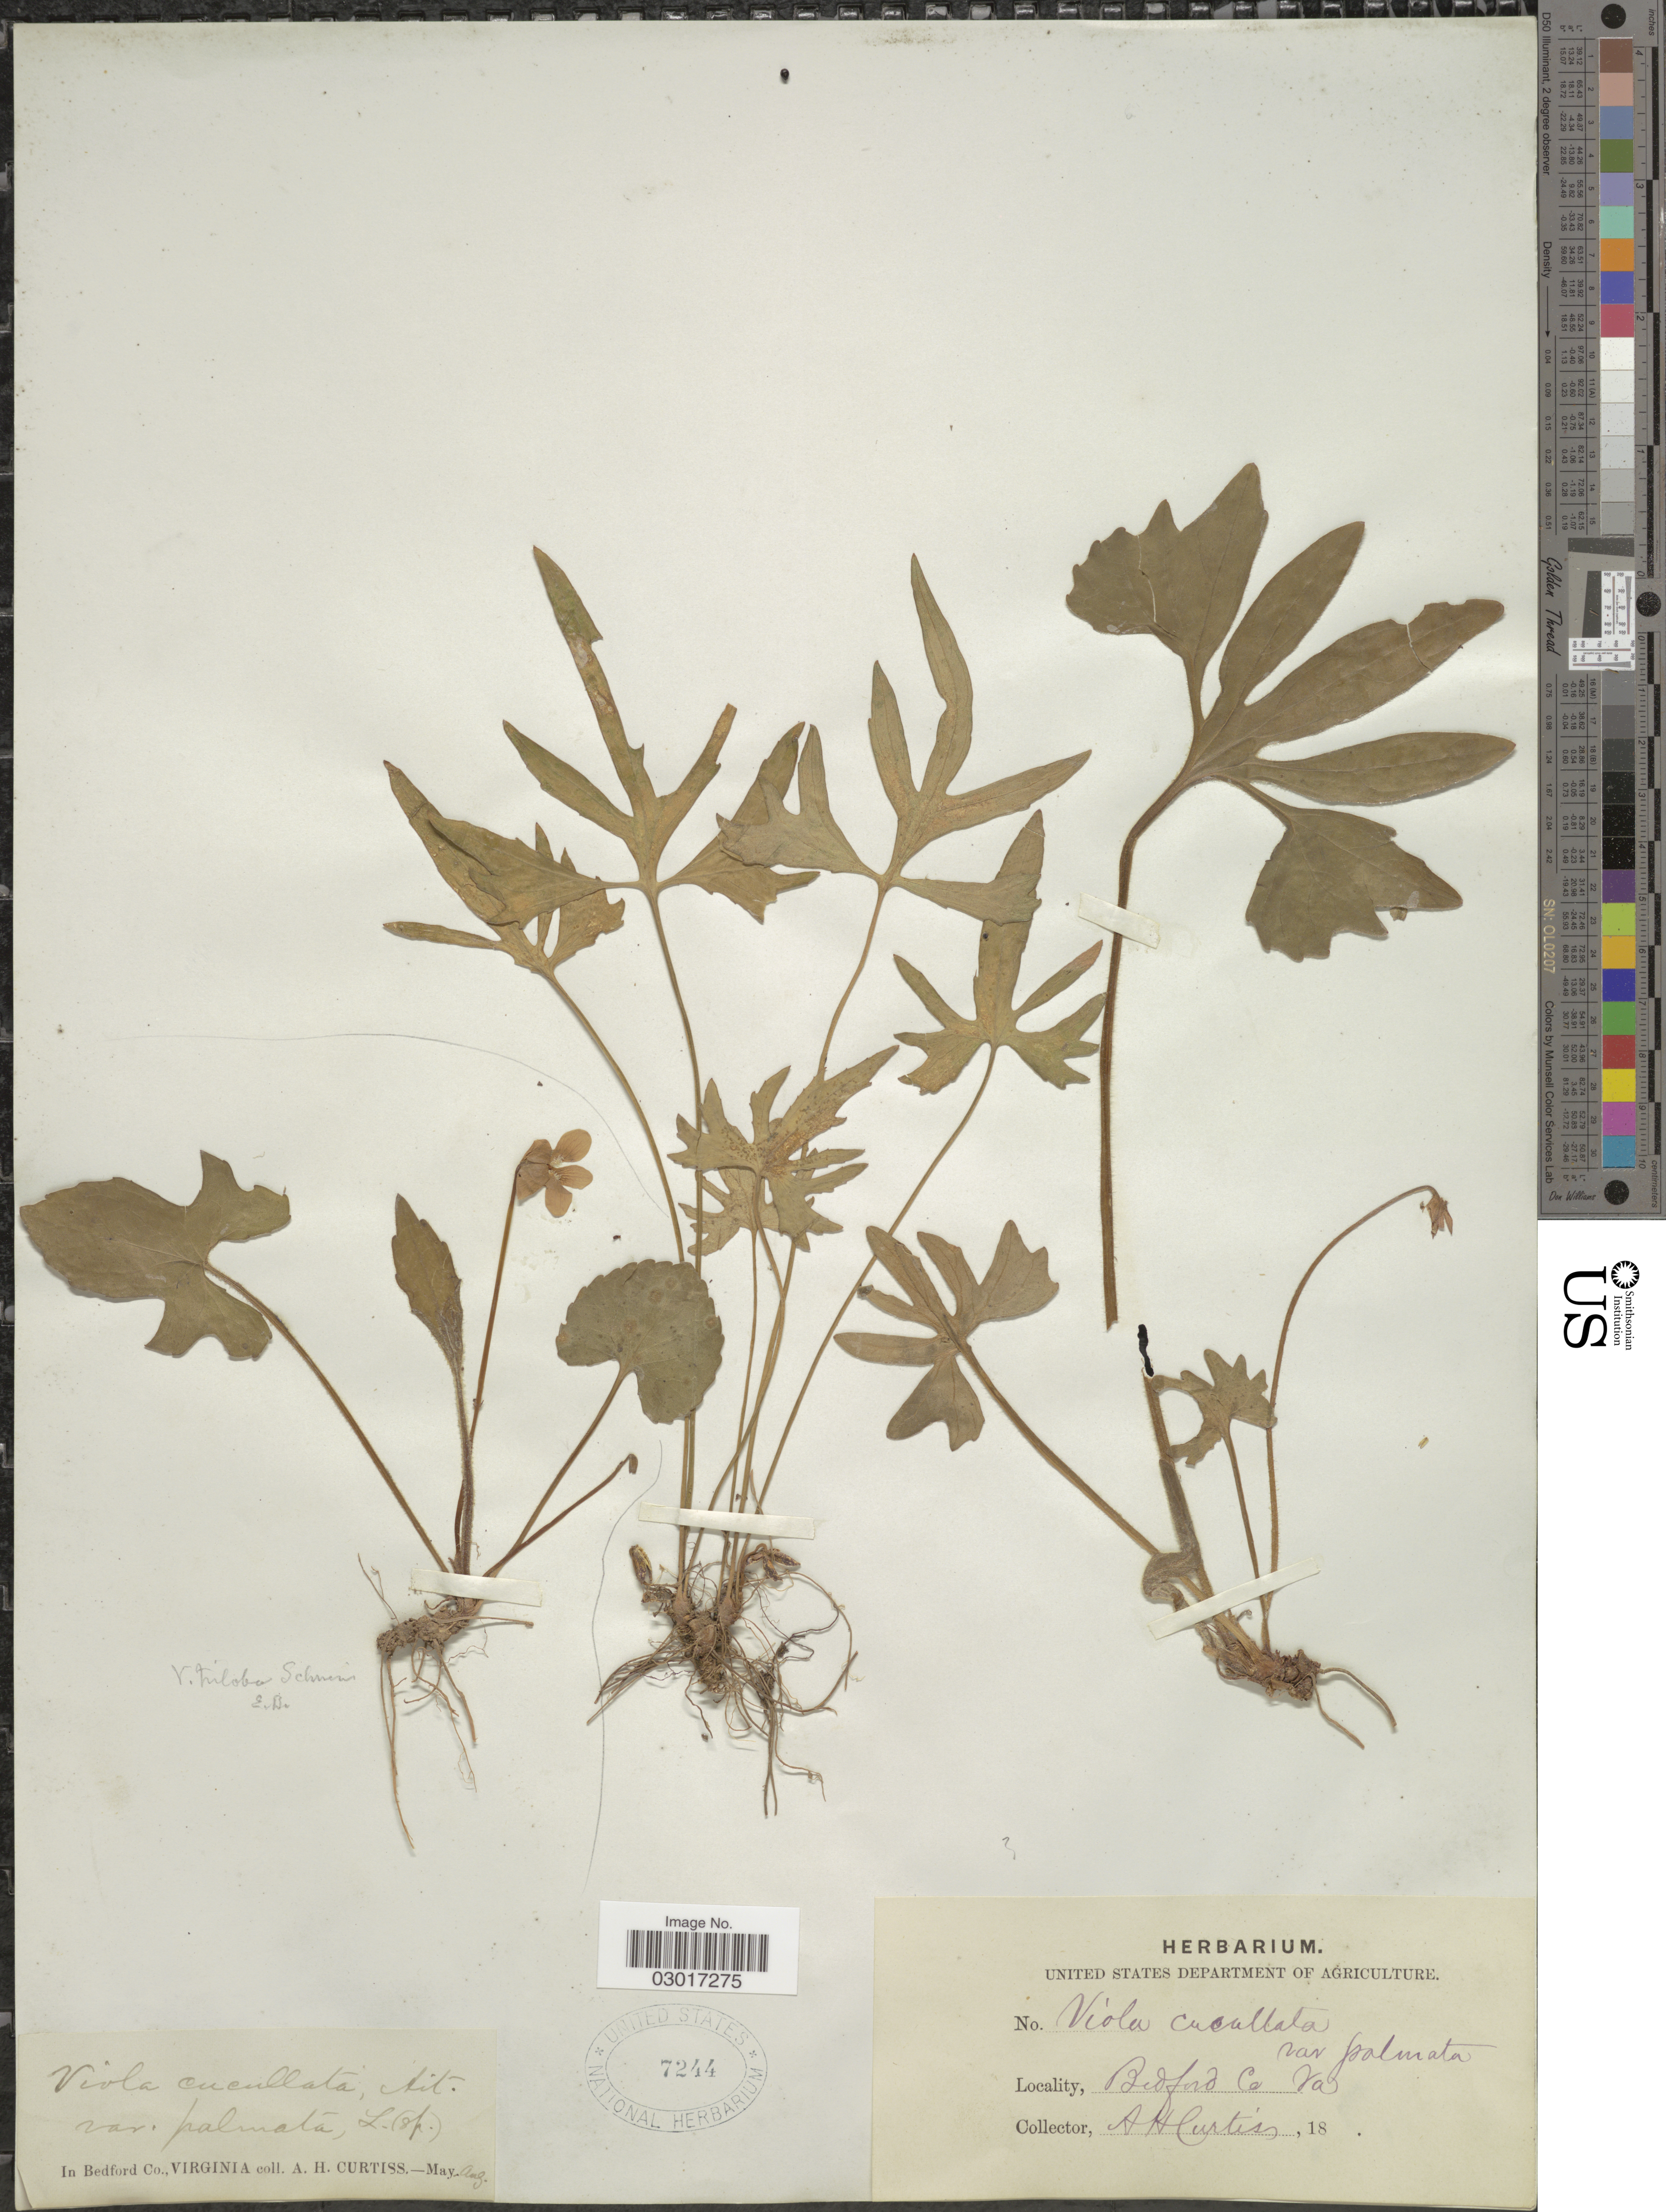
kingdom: Plantae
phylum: Tracheophyta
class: Magnoliopsida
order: Malpighiales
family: Violaceae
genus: Viola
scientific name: Viola stoneana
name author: House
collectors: A. H. Curtiss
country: United States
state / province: Virginia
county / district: Bedford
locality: In Bedford Co.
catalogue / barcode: US 7244